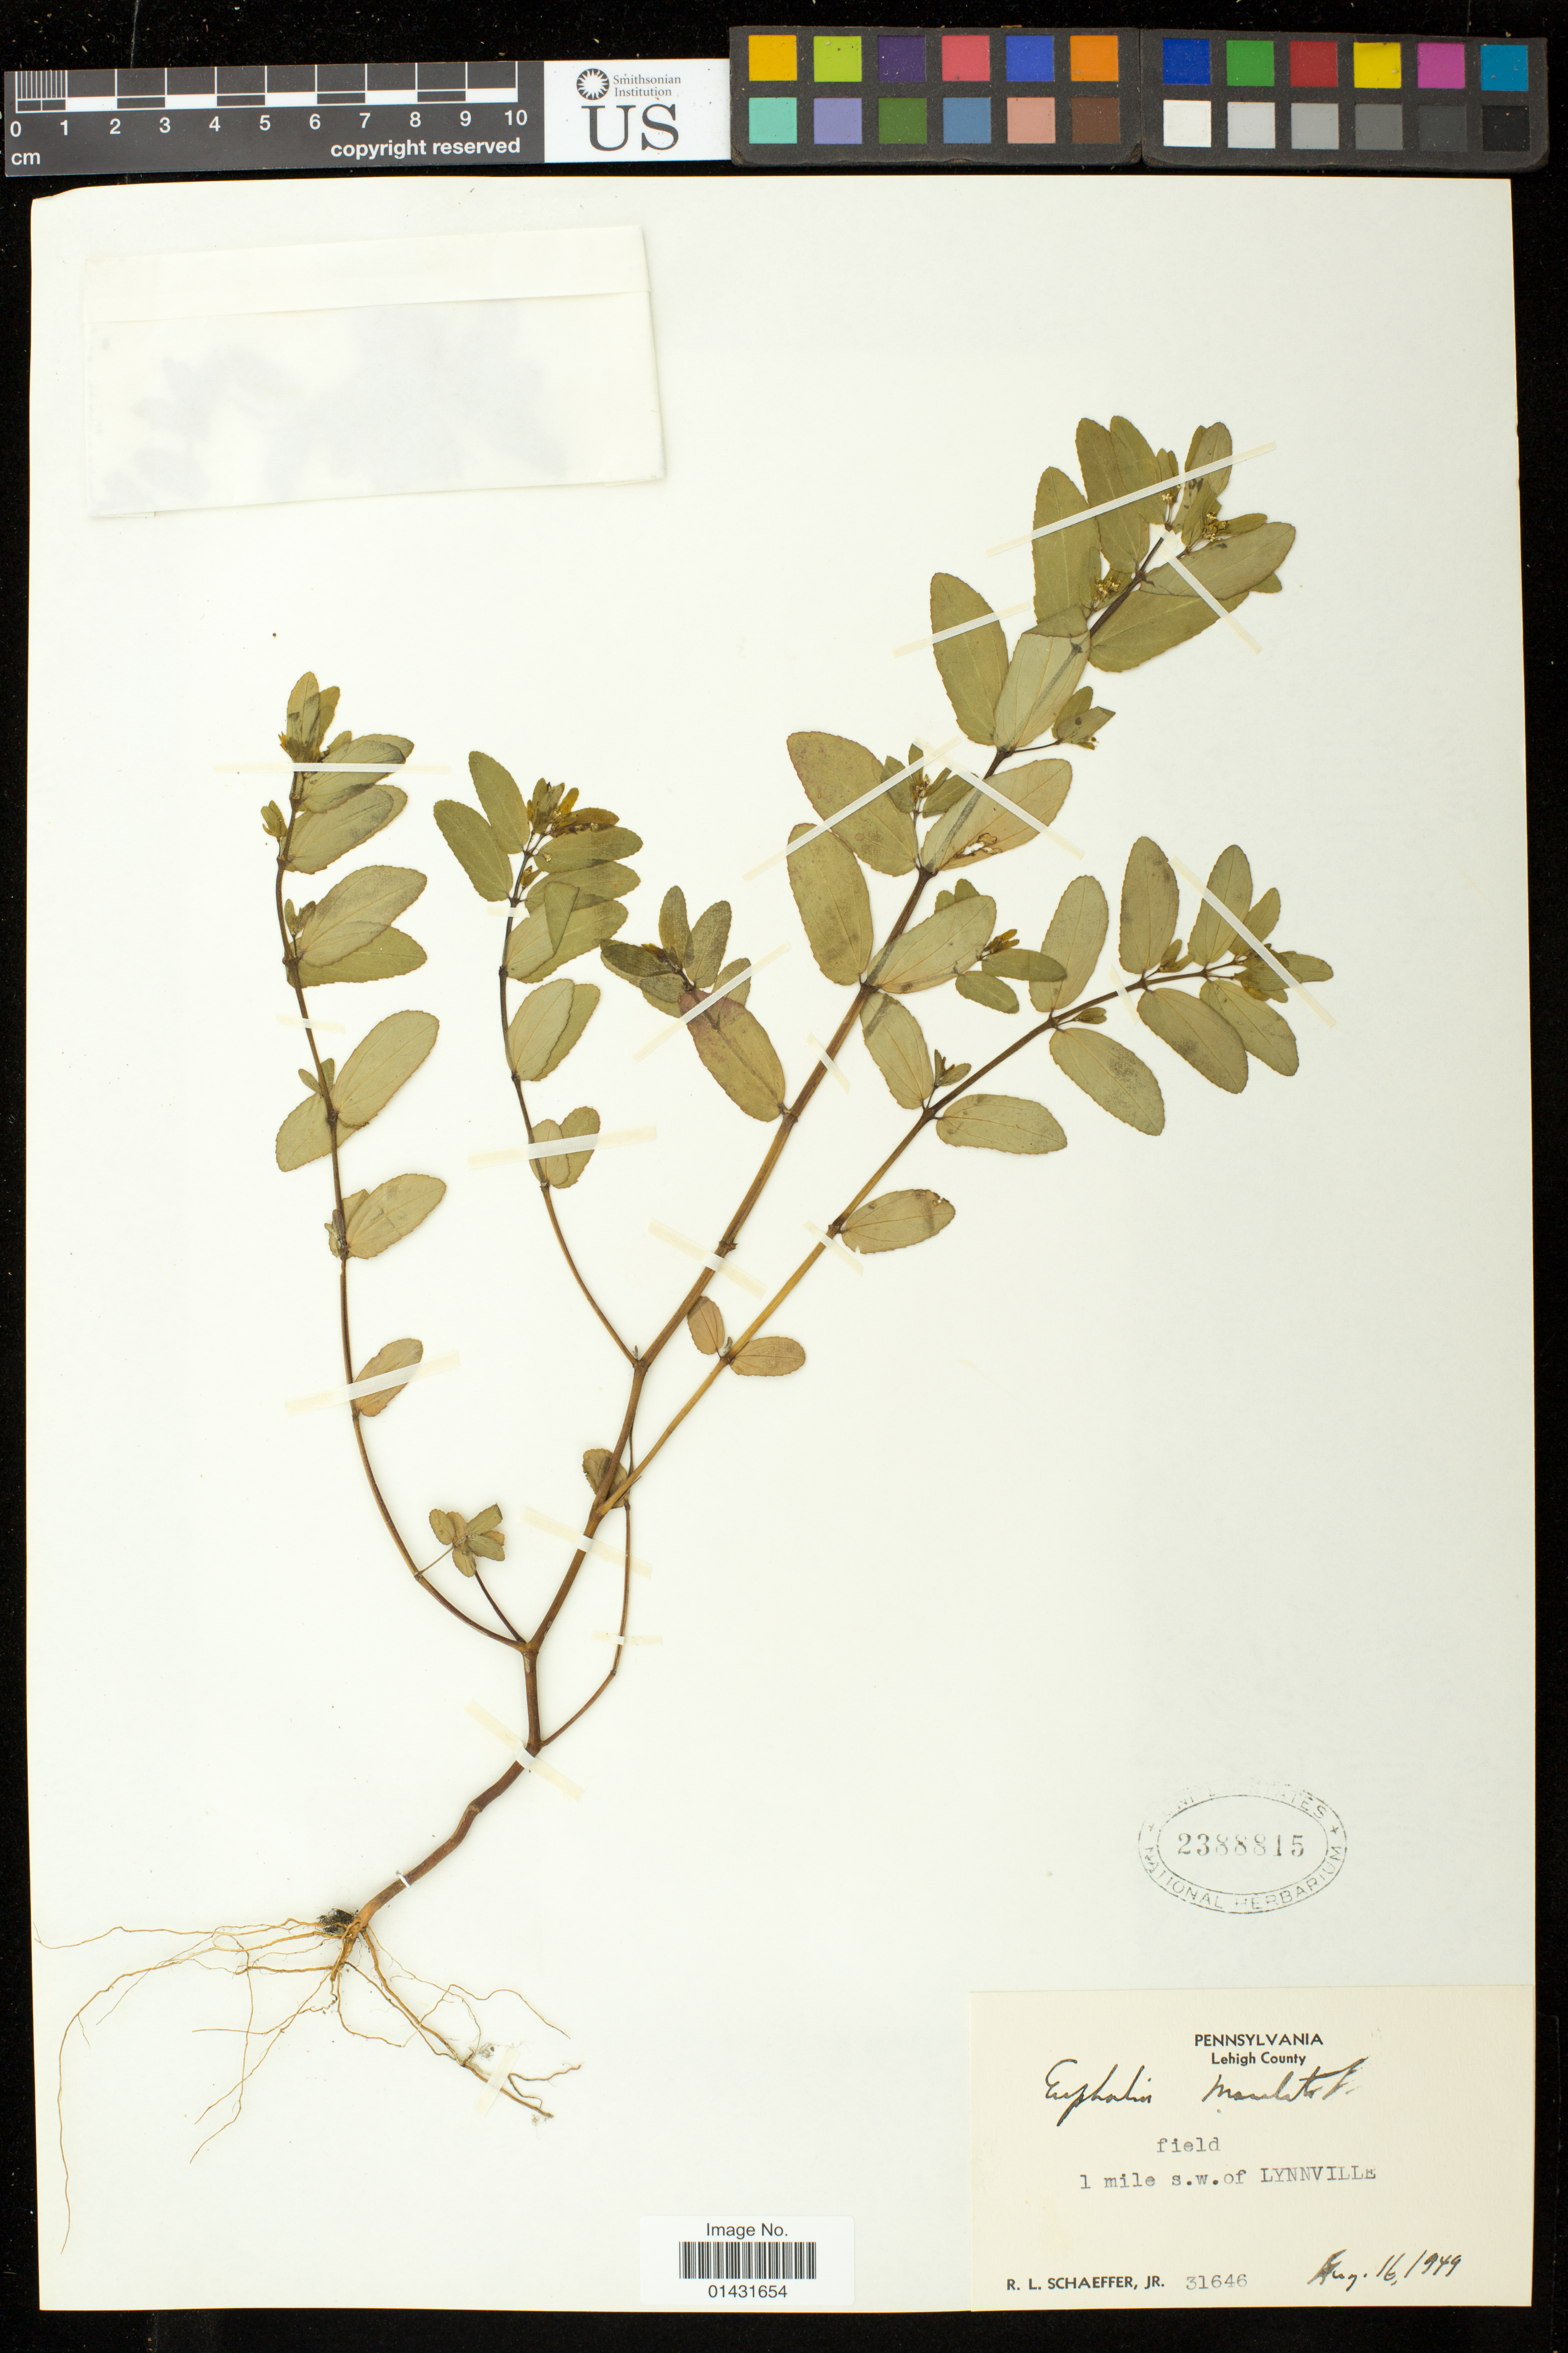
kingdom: Plantae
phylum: Tracheophyta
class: Magnoliopsida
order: Malpighiales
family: Euphorbiaceae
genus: Euphorbia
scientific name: Euphorbia hypericifolia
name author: L.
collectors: R. L. Schaeffer Jr.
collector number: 31646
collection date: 1949-08-16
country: United States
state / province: Pennsylvania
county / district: Lehigh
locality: field 1 mile s.w. of LYNNVILLE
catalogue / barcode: US 2388815